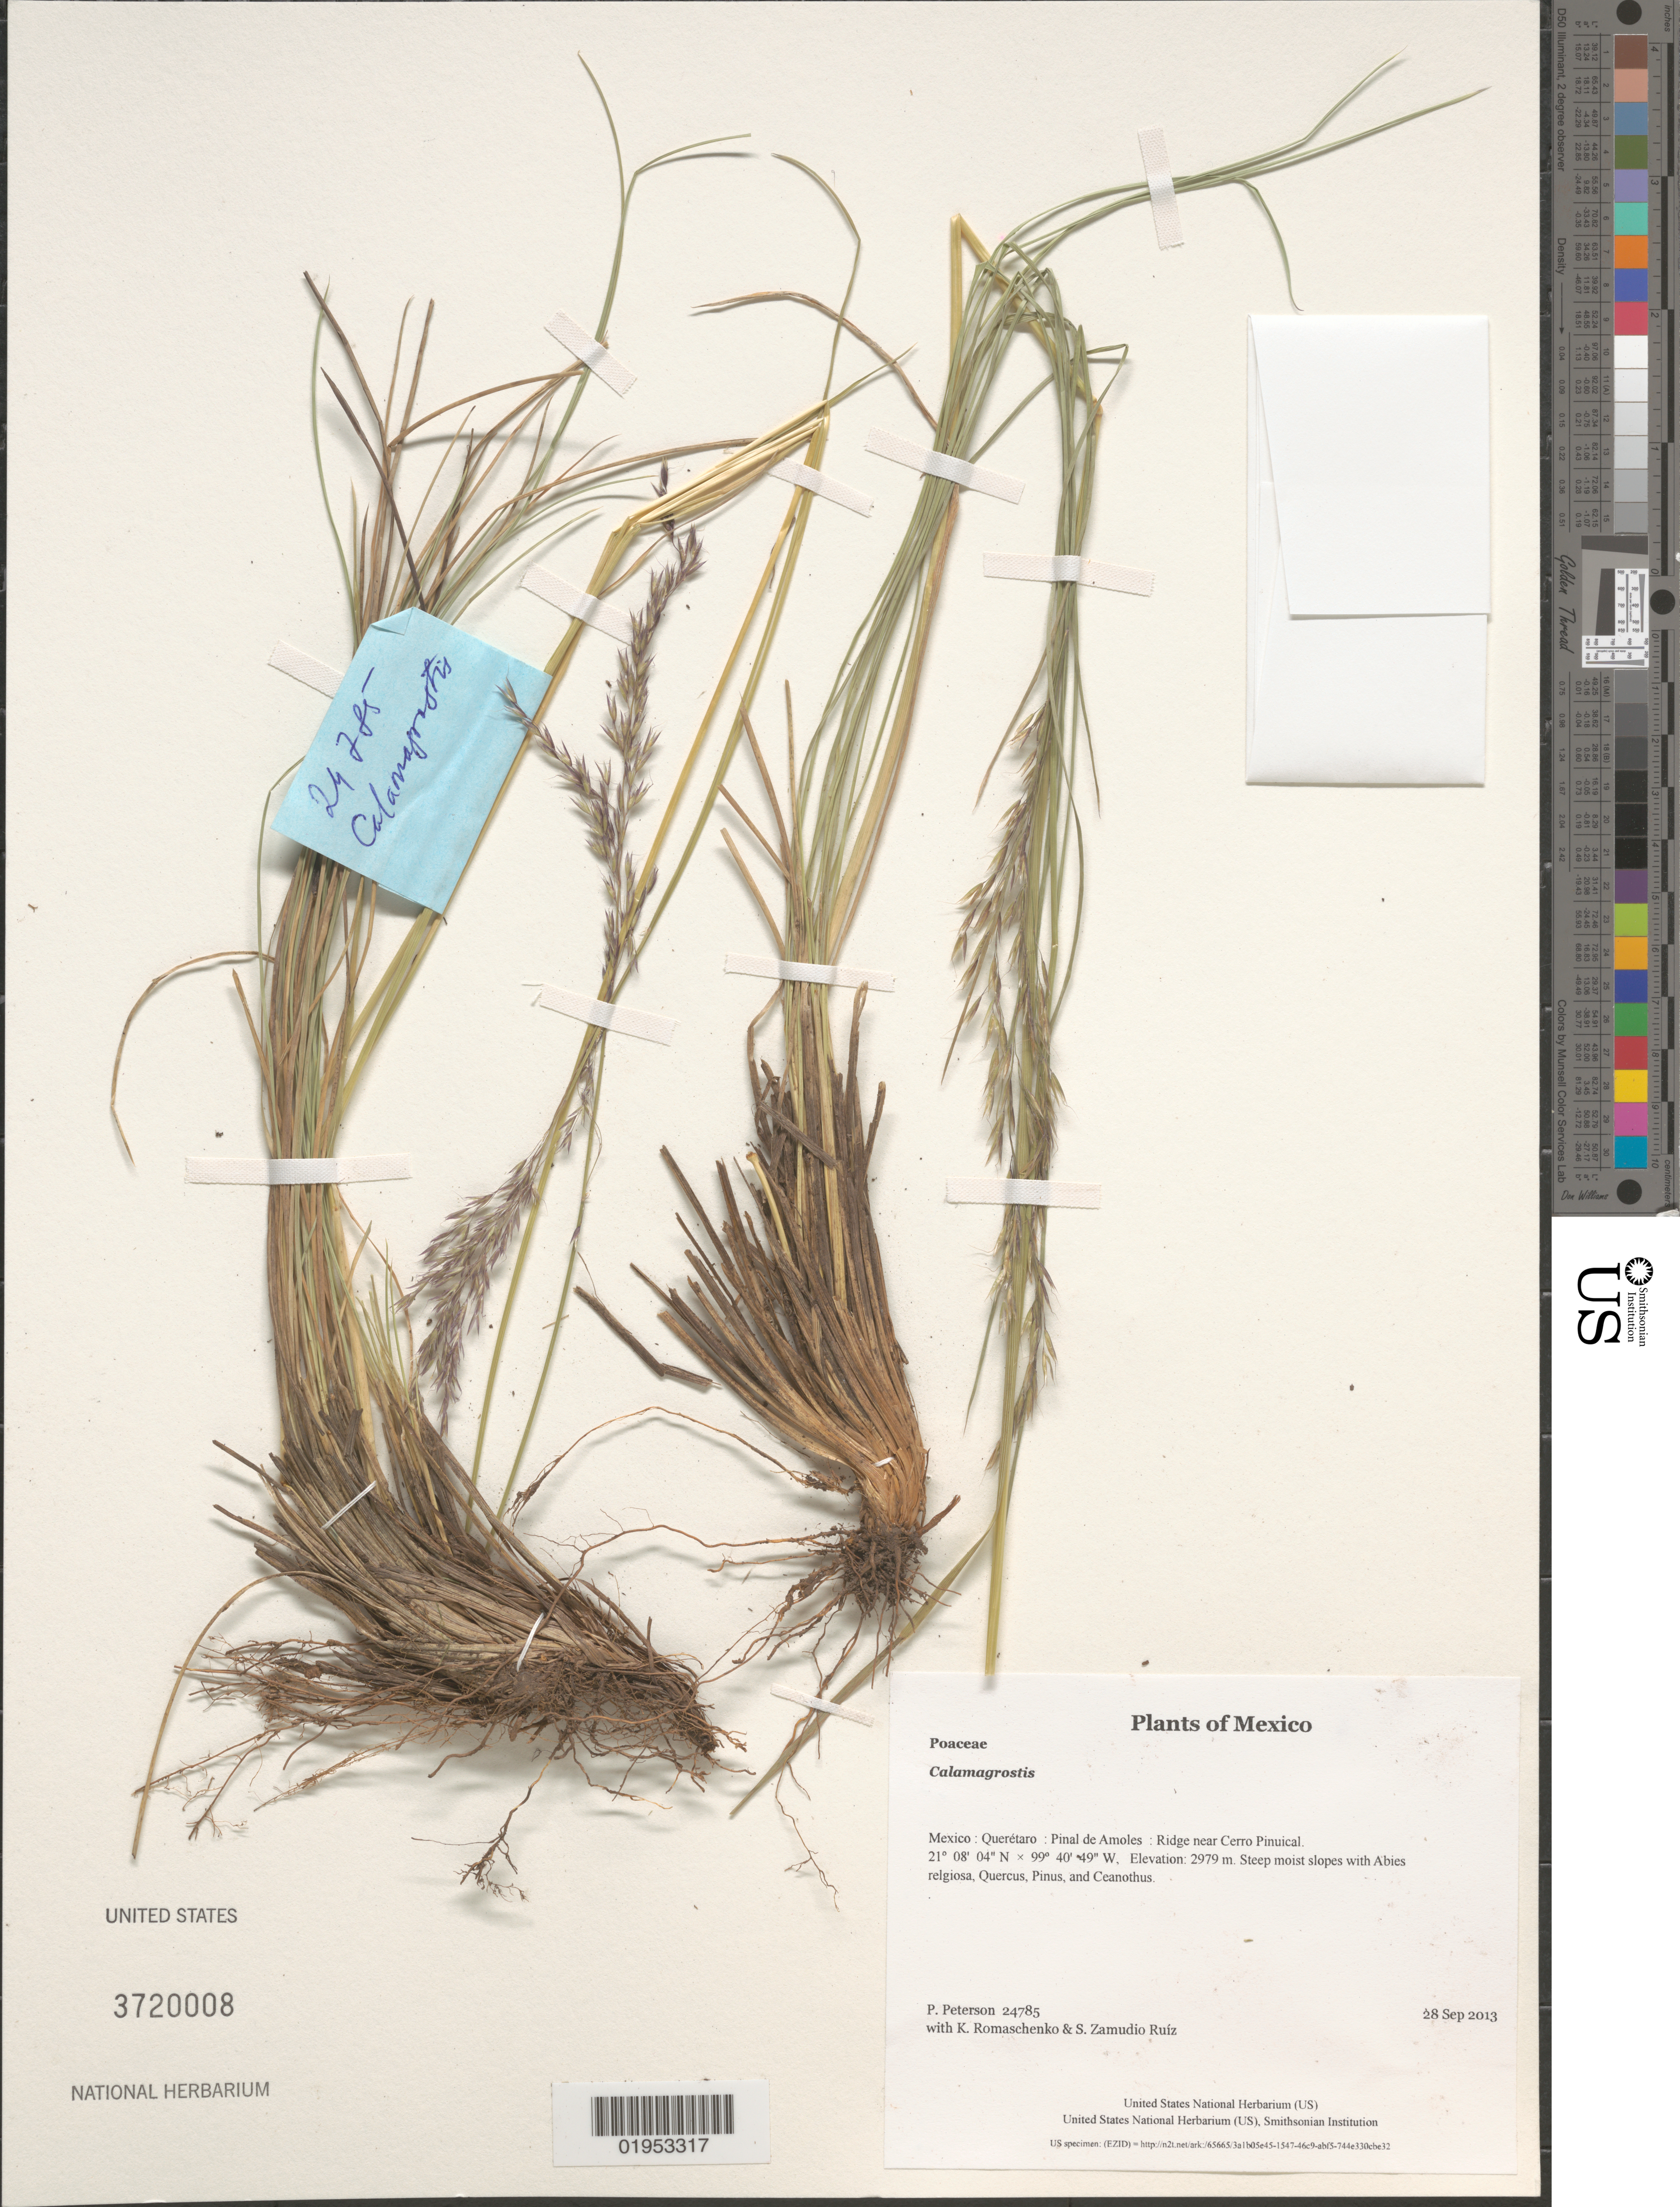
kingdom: Plantae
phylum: Tracheophyta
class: Liliopsida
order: Poales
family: Poaceae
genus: Calamagrostis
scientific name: Calamagrostis sp.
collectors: P. M. Peterson, K. Romaschenko & S. Zamudio Ruíz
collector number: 24785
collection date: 2013-09-28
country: Mexico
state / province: Queretaro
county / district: Pinal de Amoles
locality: Ridge near Cerro Pinuical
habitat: Steep moist slopes with Abies relgiosa, Quercus, Pinus, and Ceanothus.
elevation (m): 2979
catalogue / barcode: US 3720008